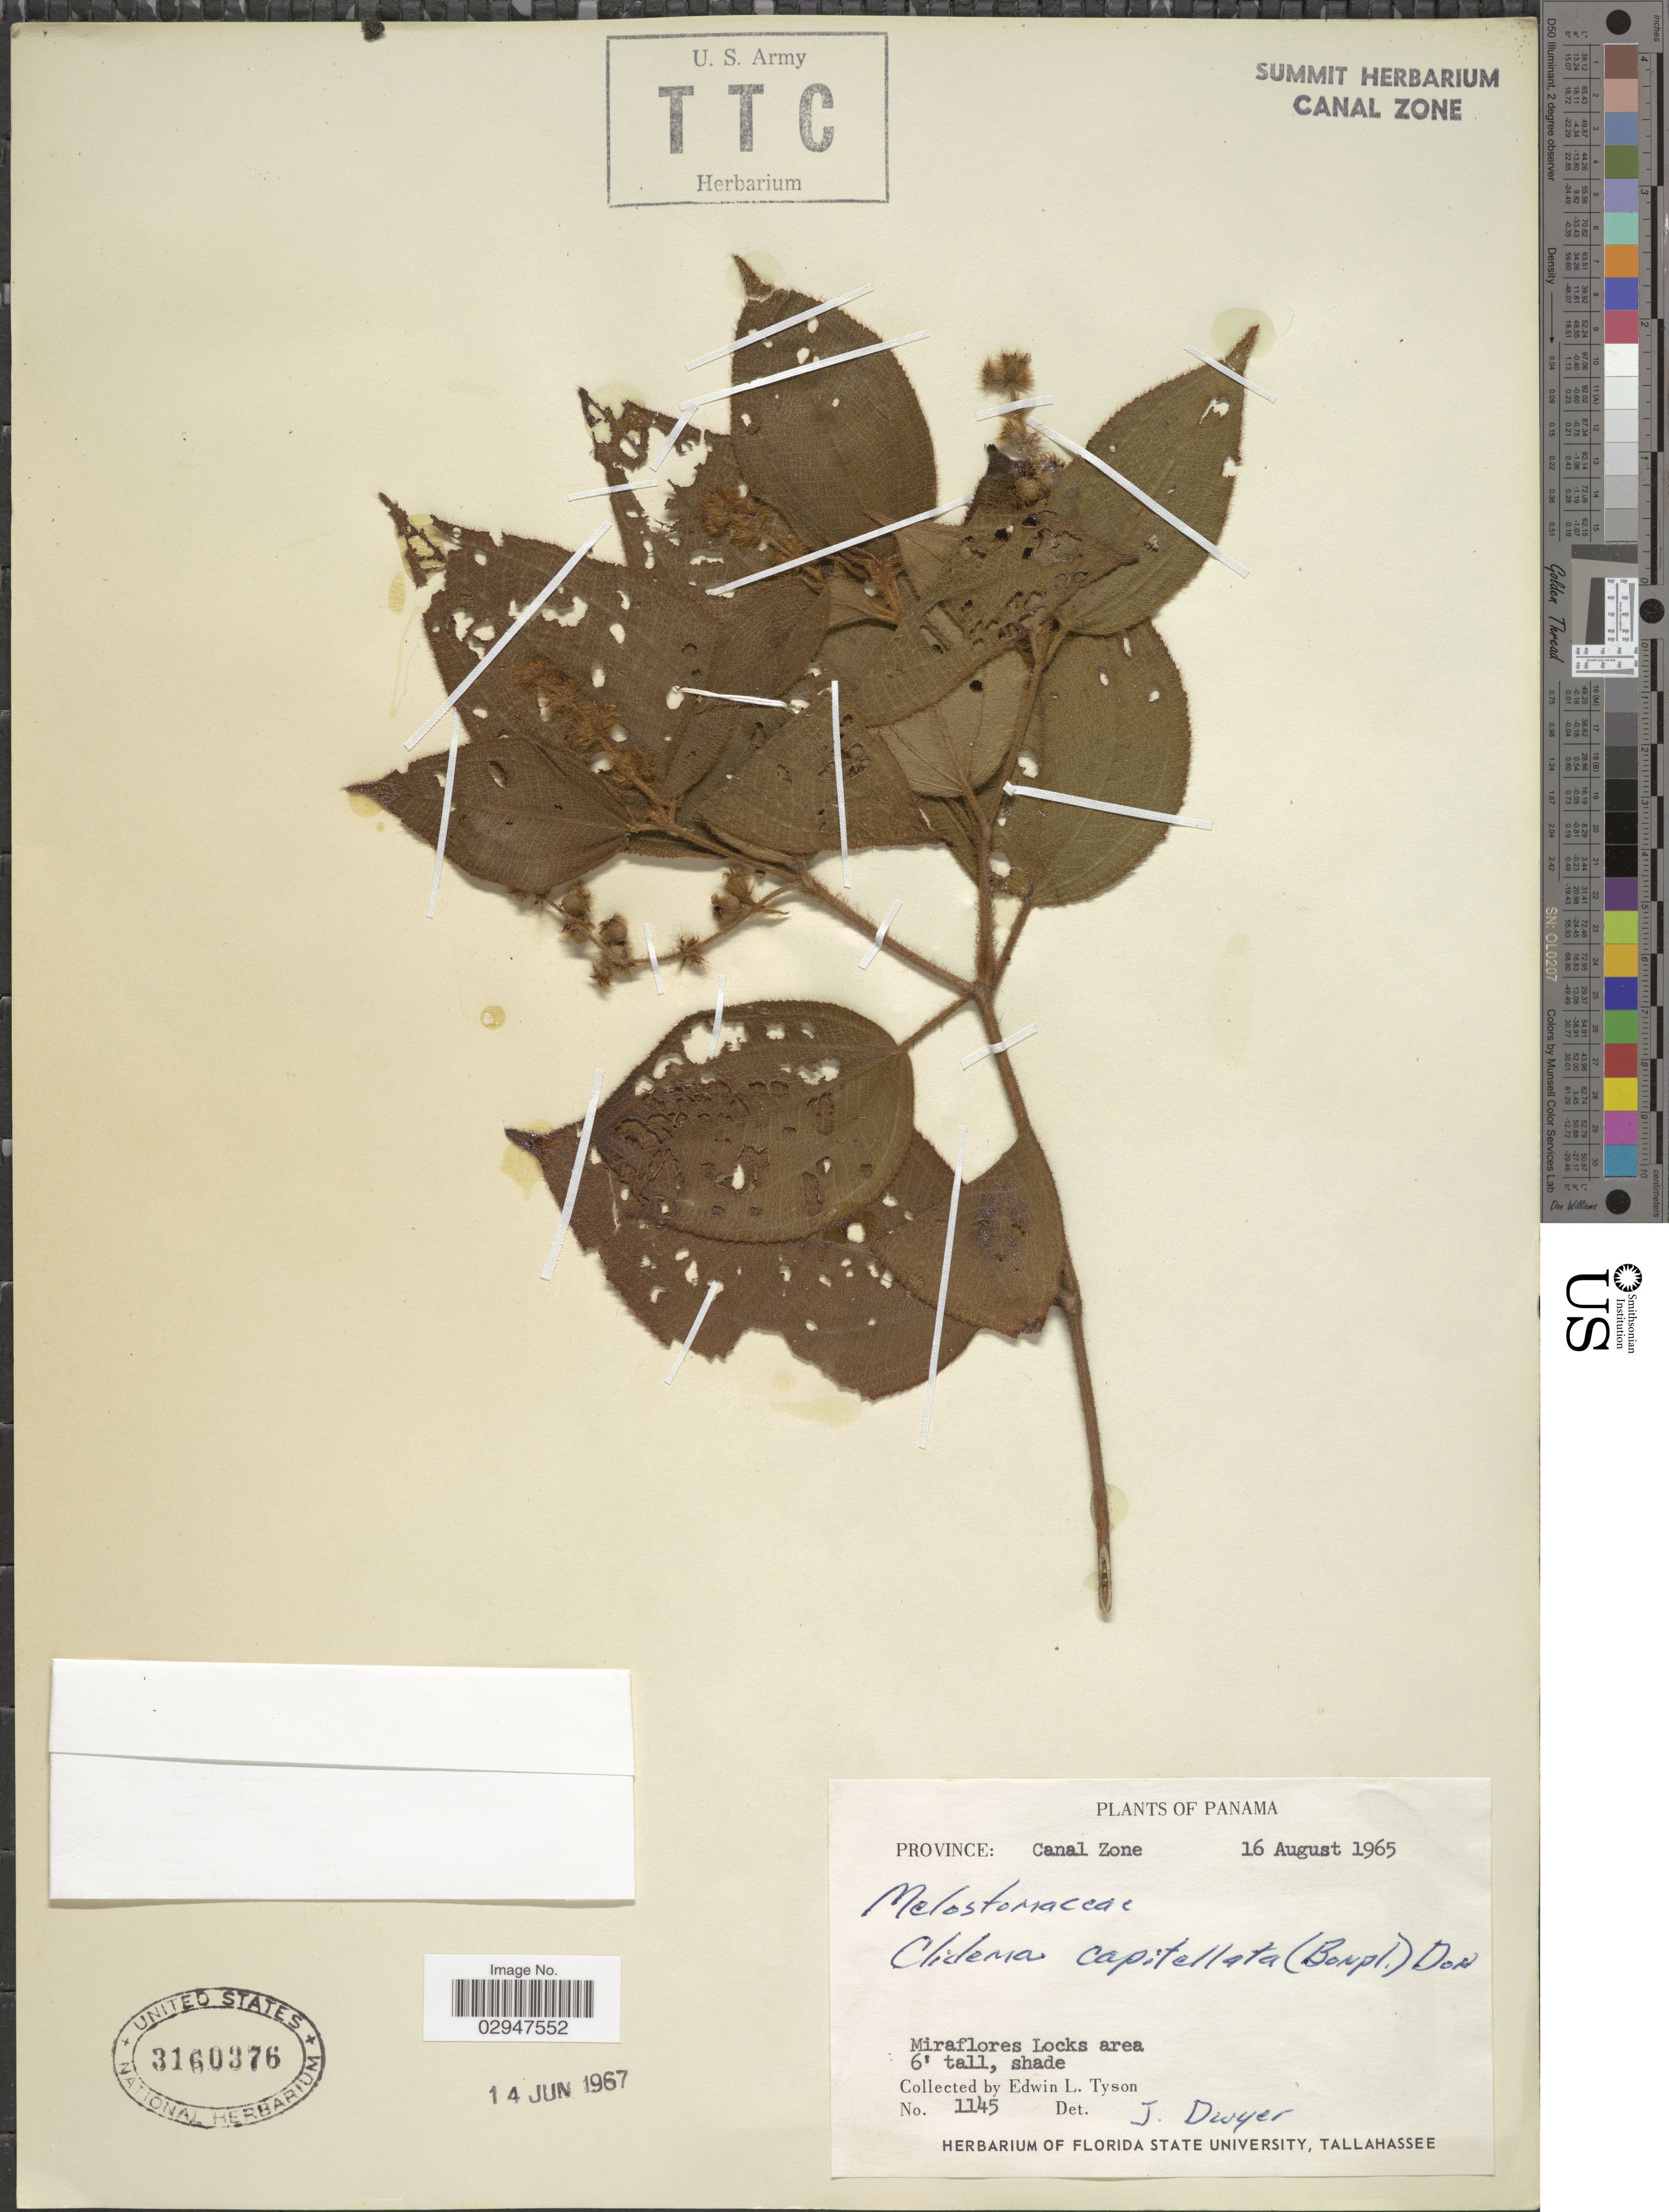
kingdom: Plantae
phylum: Tracheophyta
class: Magnoliopsida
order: Myrtales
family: Melastomataceae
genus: Clidemia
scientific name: Clidemia capitellata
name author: (Bonpl.) D. Don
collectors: E. L. Tyson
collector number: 1145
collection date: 1965-08-16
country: Panama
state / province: Panamá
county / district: Canal Zone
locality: Province: Canal Zone. Miraflores Locks area.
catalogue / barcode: US 3160376